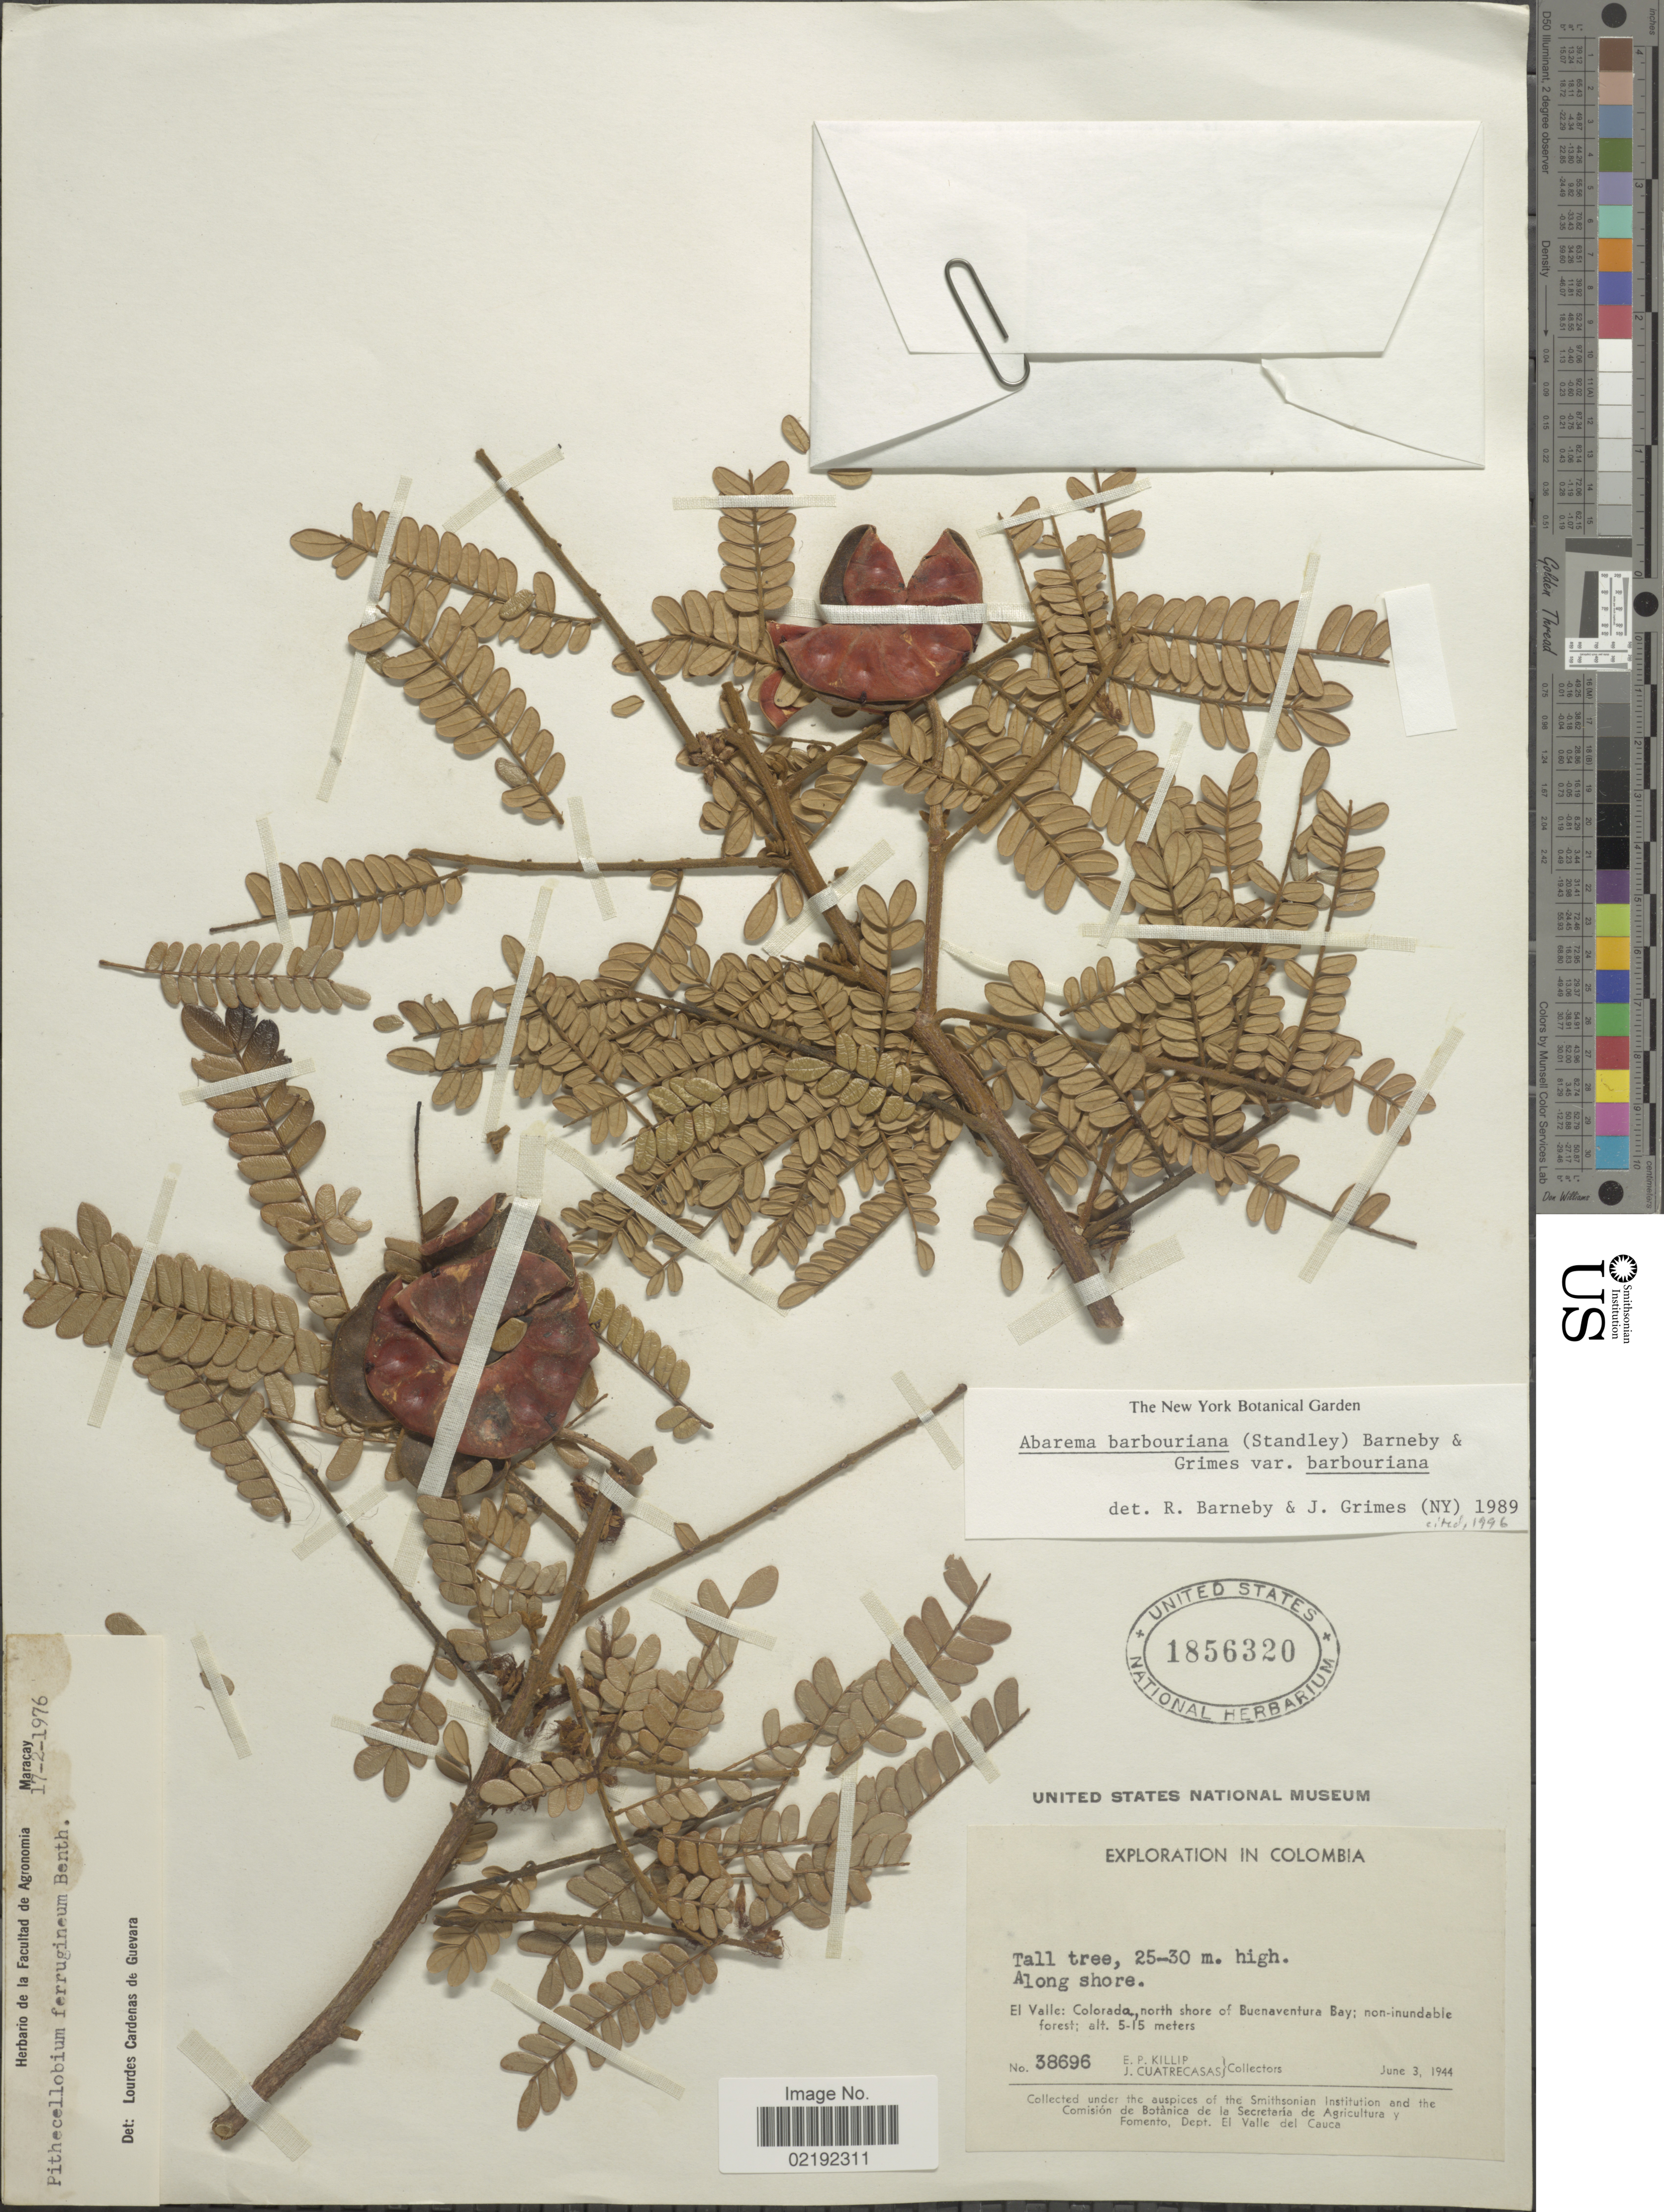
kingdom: Plantae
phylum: Tracheophyta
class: Magnoliopsida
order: Fabales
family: Fabaceae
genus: Abarema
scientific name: Abarema barbouriana var. barbouriana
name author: (Standl.) Barneby & J.W. Grimes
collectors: E. P. Killip & J. Cuatrecasas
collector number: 38696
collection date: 1944-06-03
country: Colombia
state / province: Valle del Cauca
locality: El Valle, Colorada, north shore of Buenaventura Bay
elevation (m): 5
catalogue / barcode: US 1856320